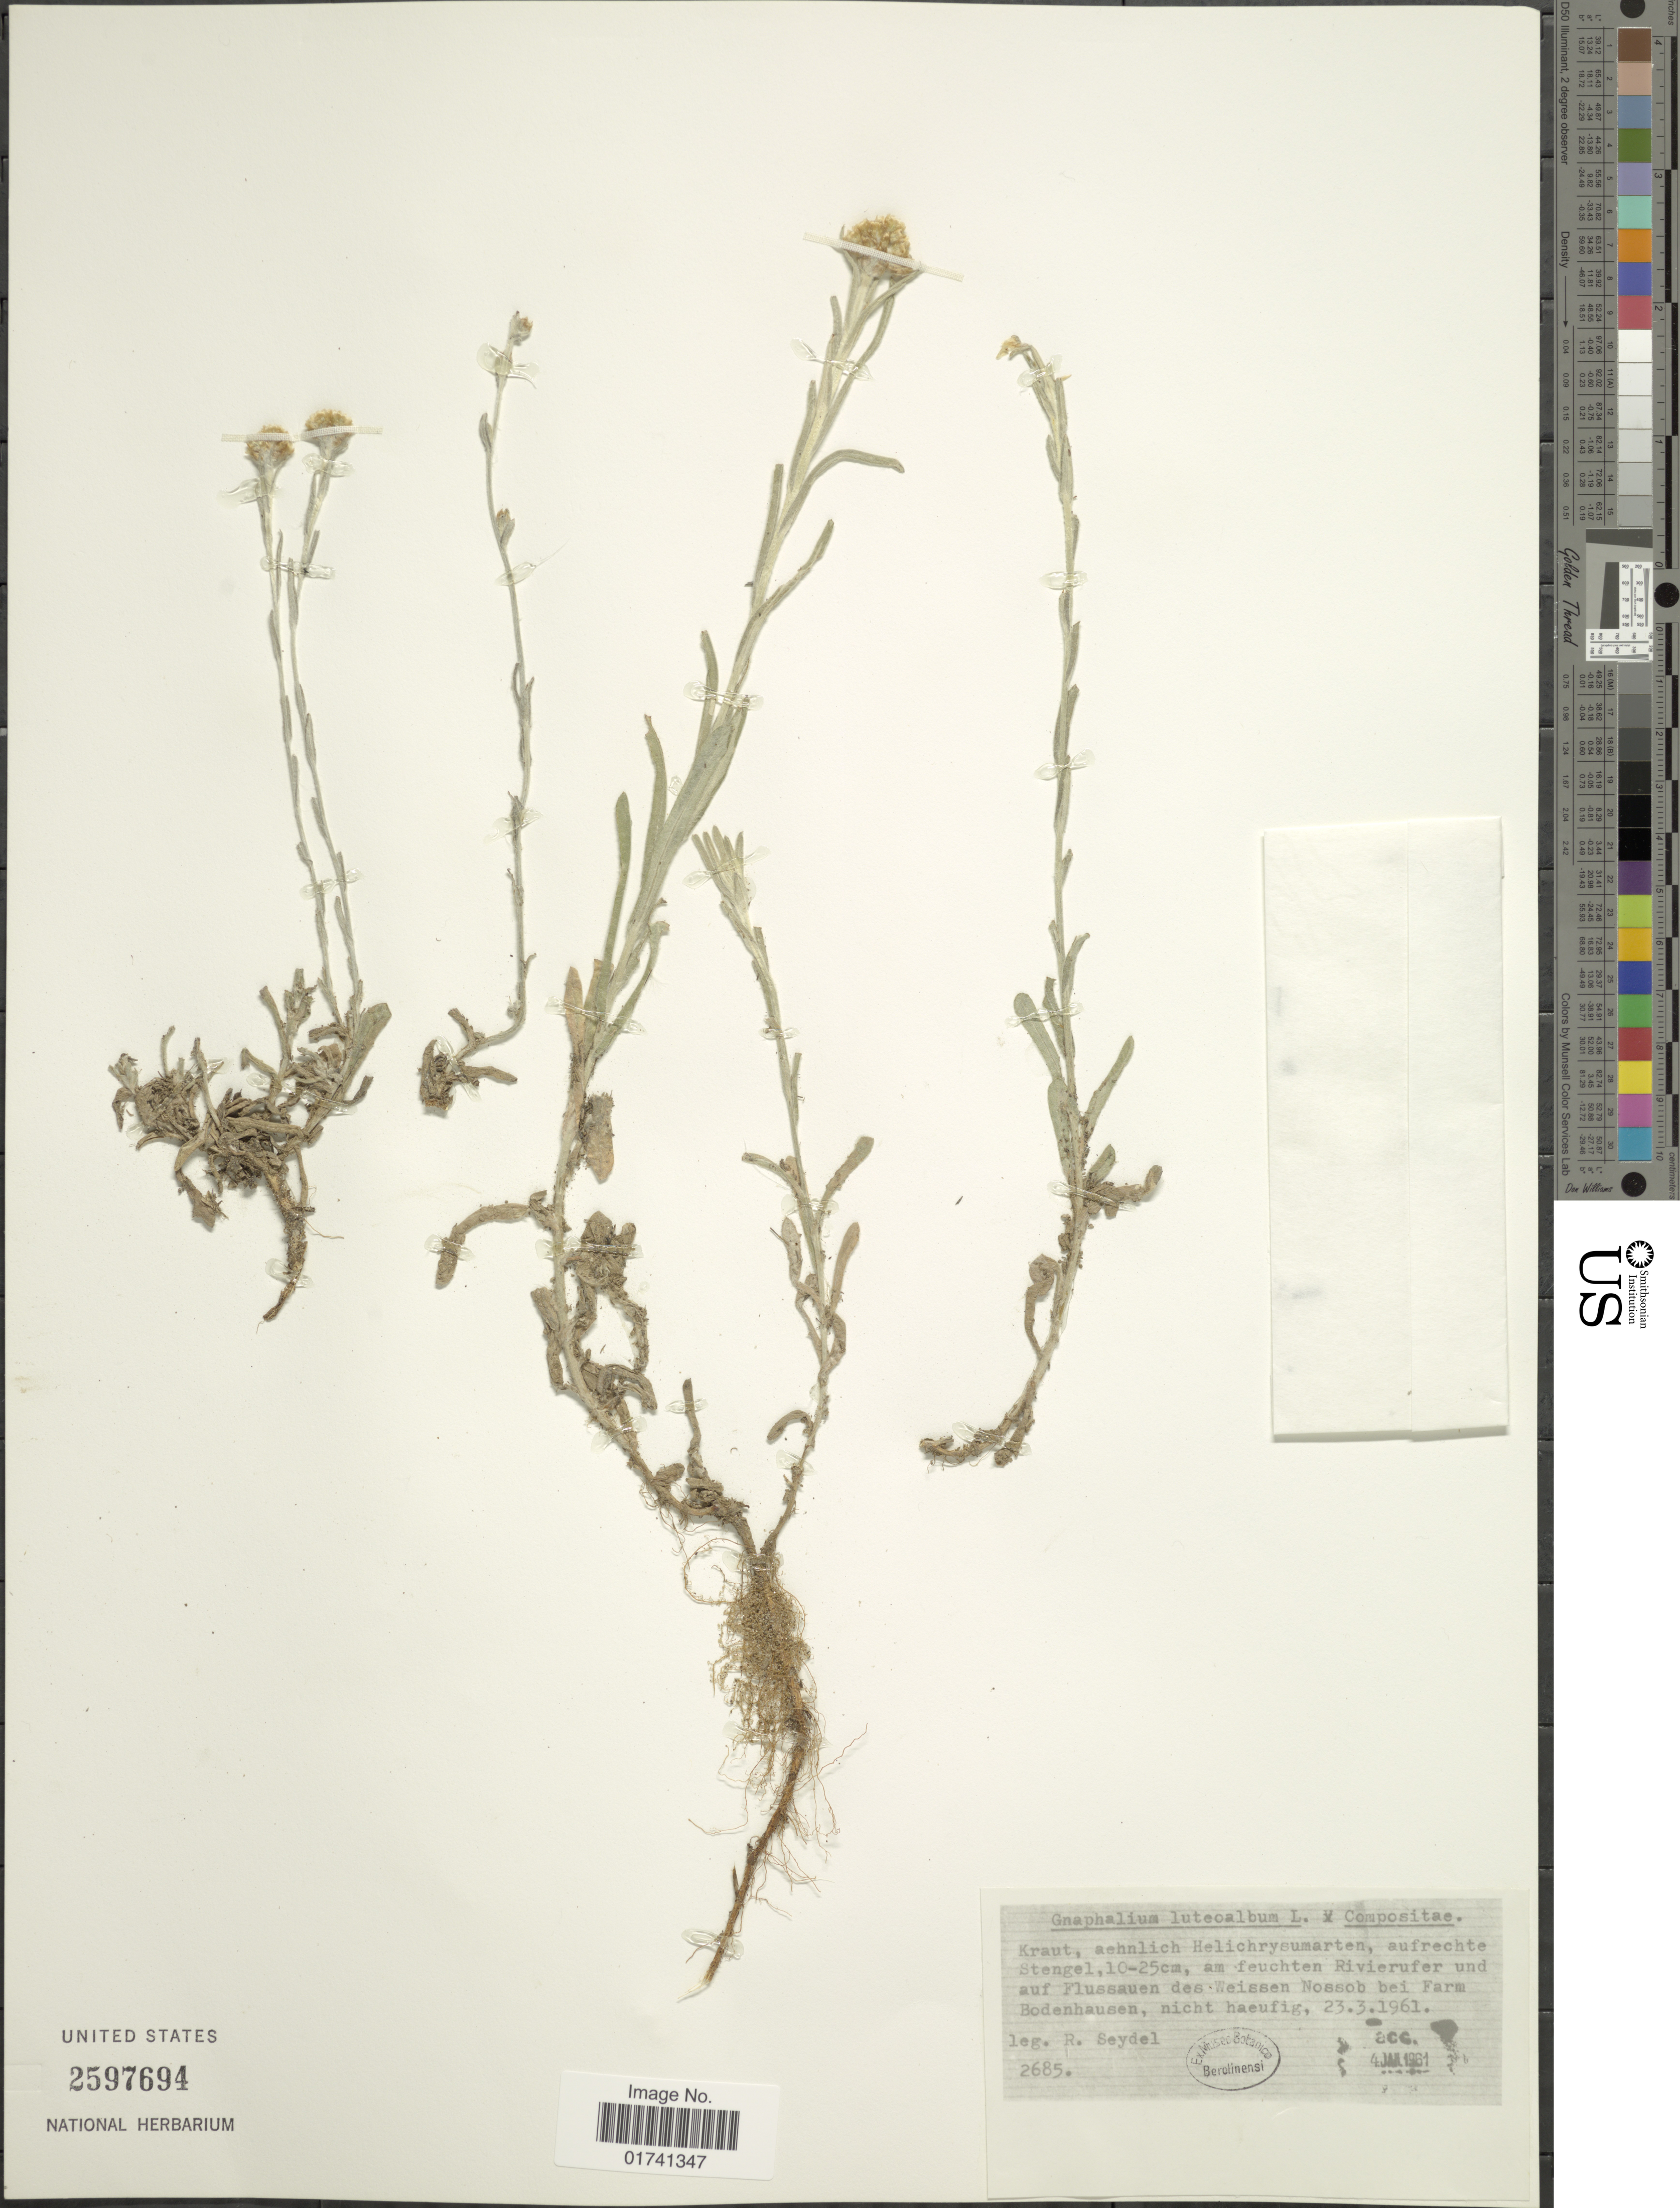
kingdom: Plantae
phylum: Tracheophyta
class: Magnoliopsida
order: Asterales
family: Asteraceae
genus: Laphangium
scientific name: Laphangium luteoalbum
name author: (L.) Tzvelev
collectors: R. Seydel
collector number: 2685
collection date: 1961-03-23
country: Germany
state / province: Niedersachsen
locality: Kraut, aehnlich Helichrysumarten, aufrechte-Stengel, am feuchten Rivierufer und auf Folussauen des Weissen Nossob bei Farm Bodenhausen, nicht haeufig.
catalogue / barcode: US 2597694